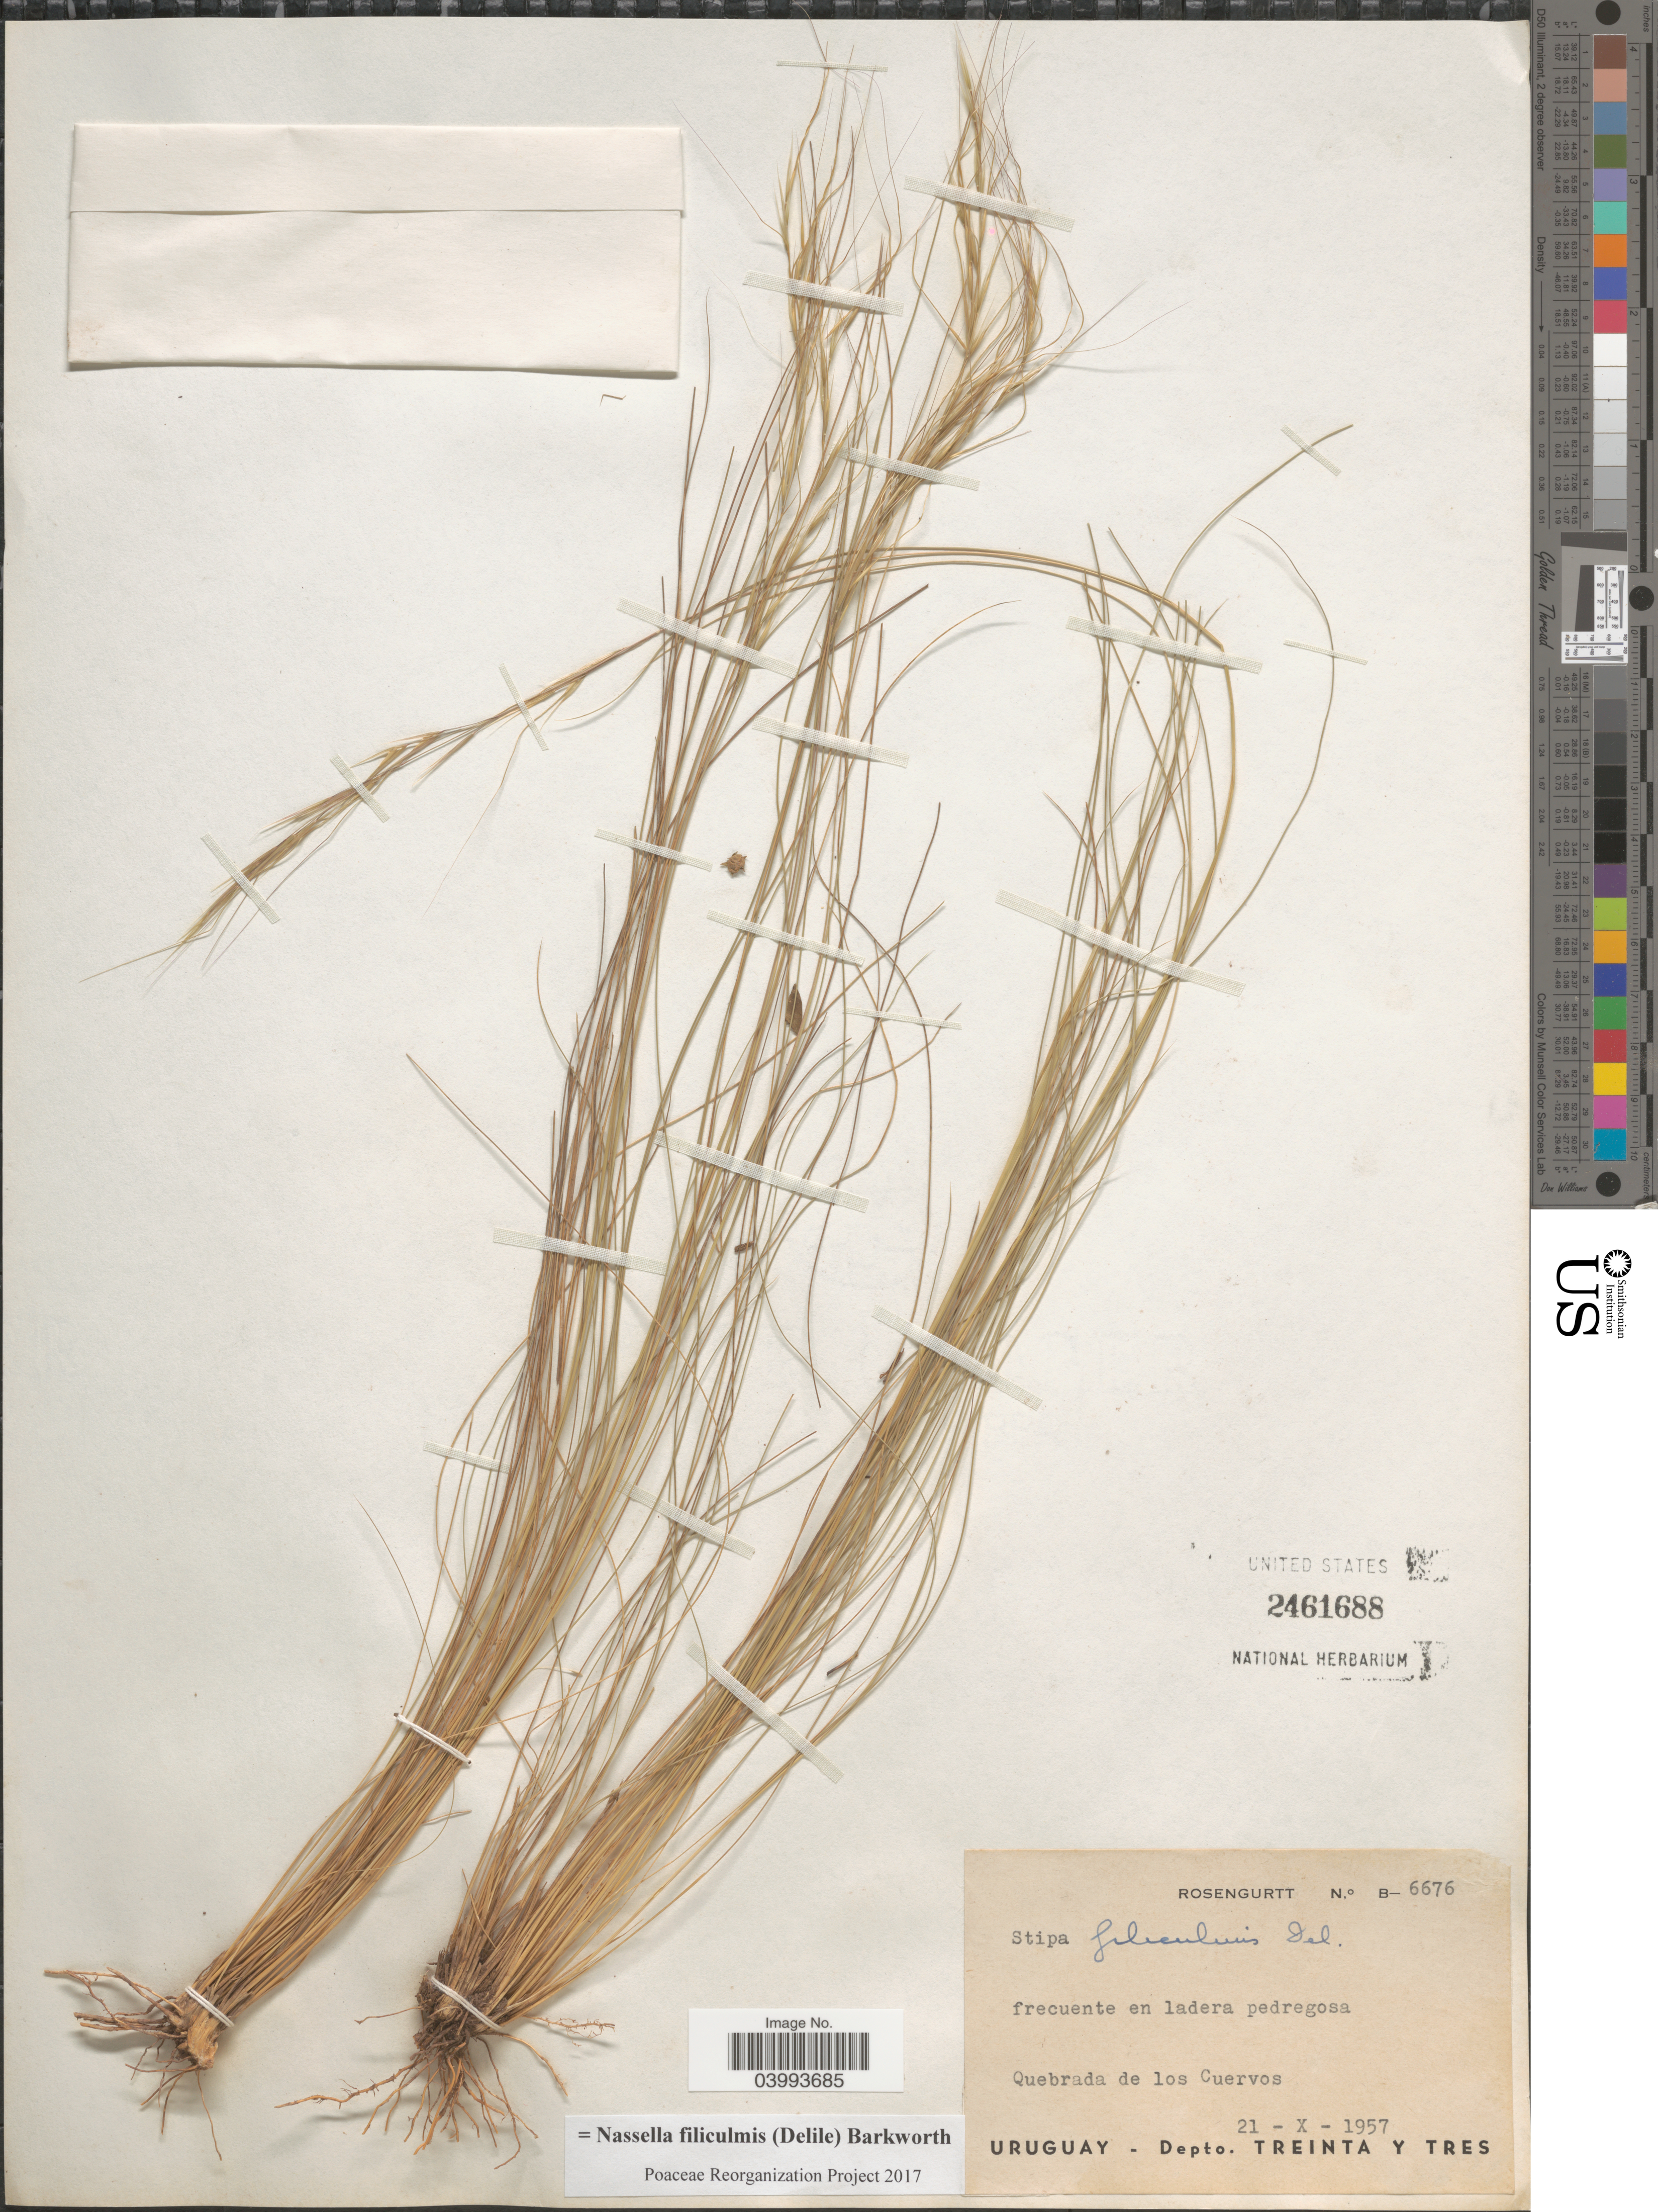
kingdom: Plantae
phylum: Tracheophyta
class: Liliopsida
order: Poales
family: Poaceae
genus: Nassella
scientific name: Nassella filiculmis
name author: (Delile) Barkworth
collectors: Rosengurtt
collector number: B-6676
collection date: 1957-10-21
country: Uruguay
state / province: Treinta y Tres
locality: Frecuente en ladera pedregosa. Quebrada de los Cuervos. Depto. Treinta y Tres.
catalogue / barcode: US 2461688